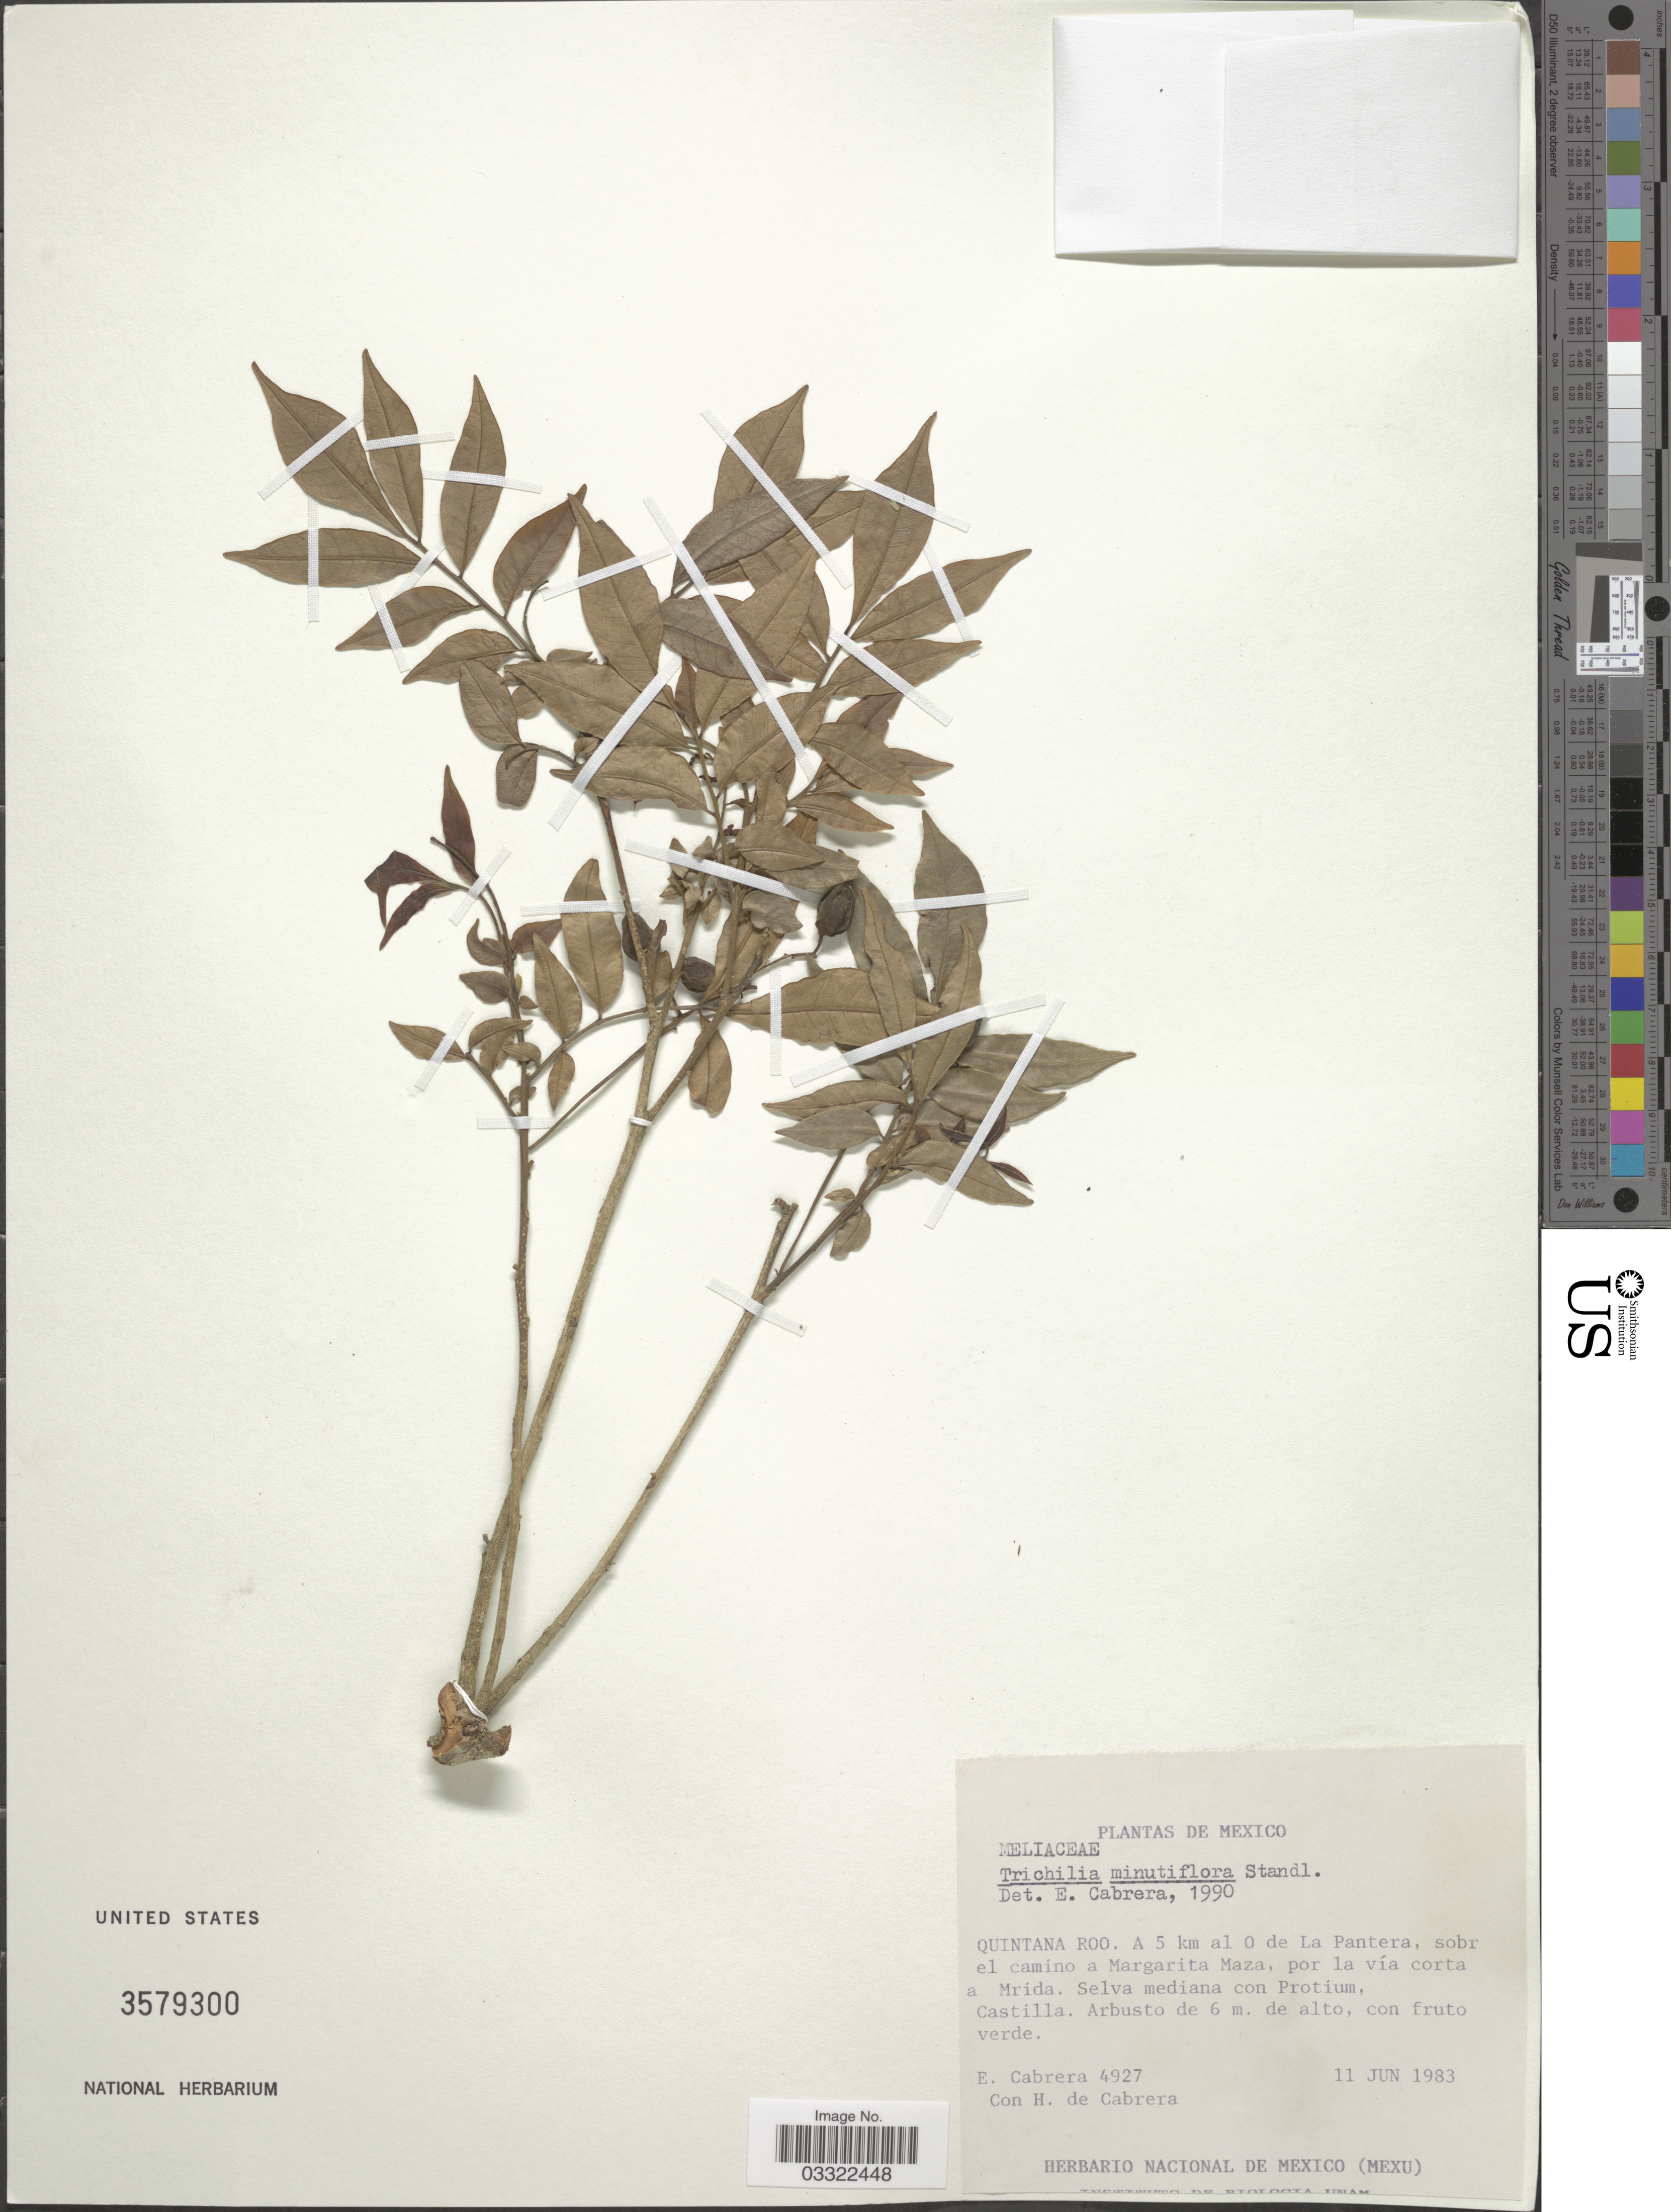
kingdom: Plantae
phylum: Tracheophyta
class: Magnoliopsida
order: Sapindales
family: Meliaceae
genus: Trichilia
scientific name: Trichilia minutiflora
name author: Standl.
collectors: E. Cabrera & H. de Cabrera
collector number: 4927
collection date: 1983-06-11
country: Mexico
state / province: Quintana Roo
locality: A 5 km al O de La Pantera, sobr el camino a Margarita Maza, por la vía corta a Mrida. Selva mediana con Protium, Castilla.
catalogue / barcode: US 3579300